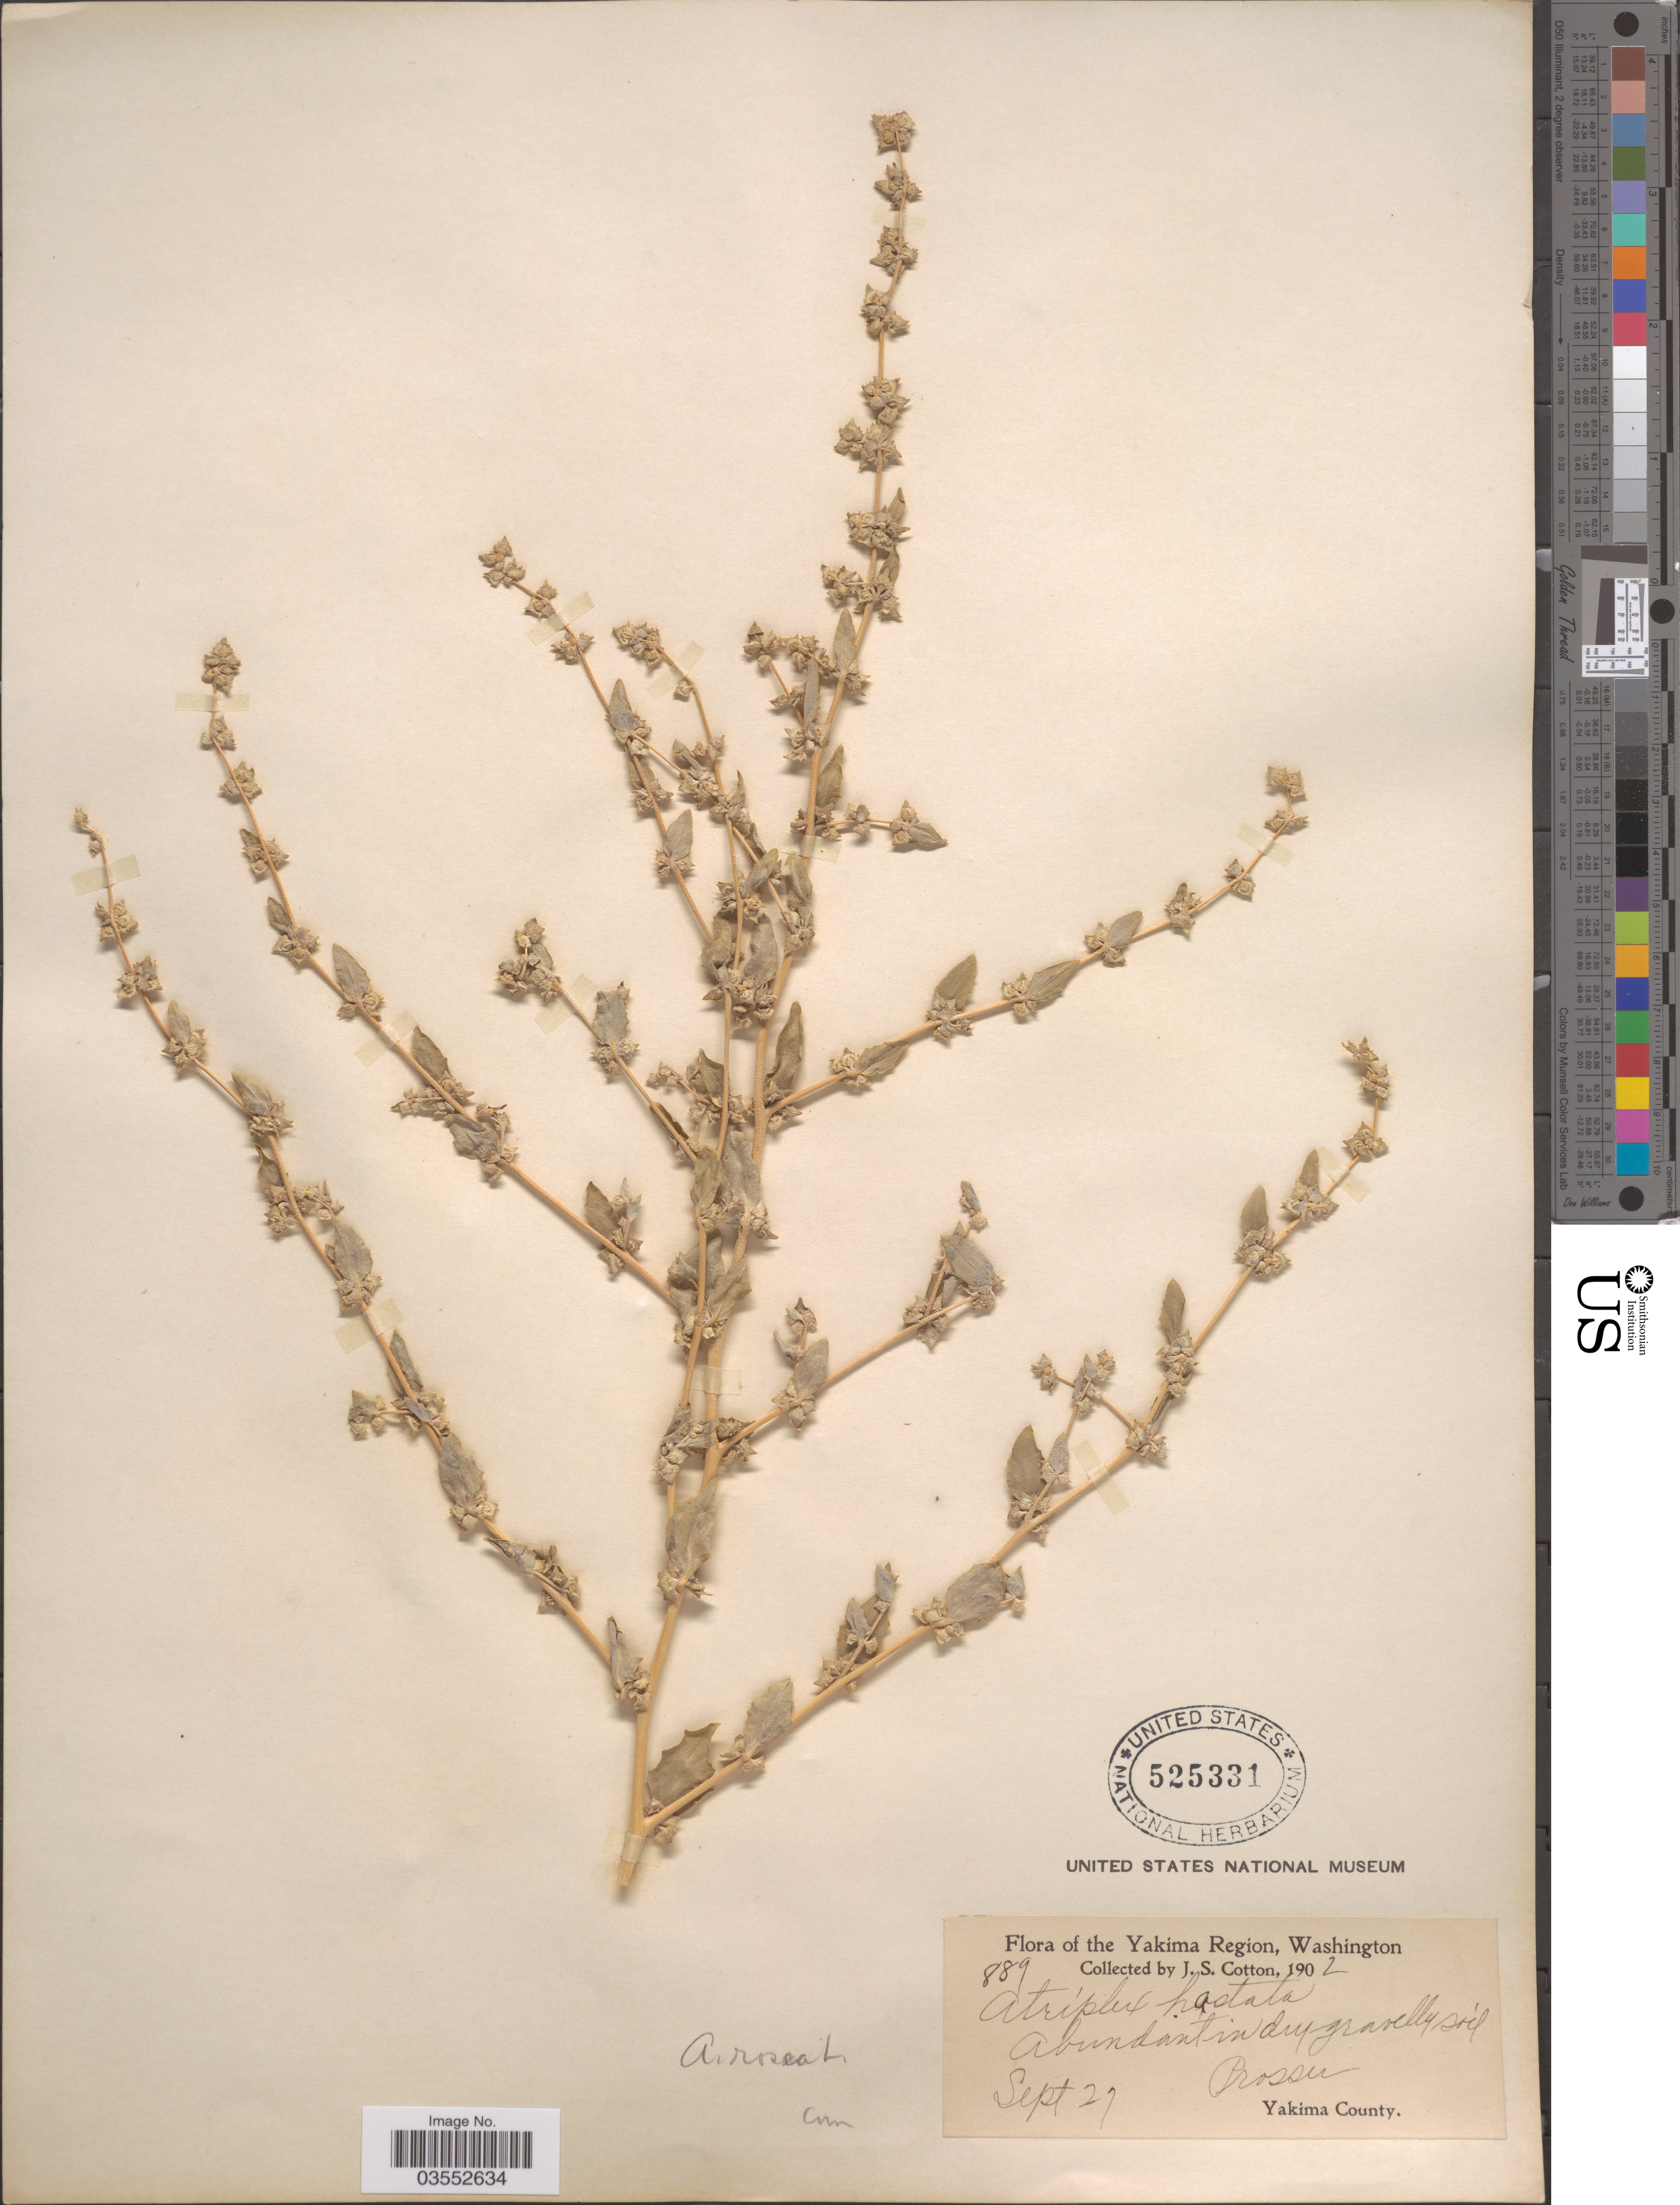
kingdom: Plantae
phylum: Tracheophyta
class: Magnoliopsida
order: Caryophyllales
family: Amaranthaceae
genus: Atriplex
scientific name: Atriplex rosea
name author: L.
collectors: J. S. Cotton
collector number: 889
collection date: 1902-09-27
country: United States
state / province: Washington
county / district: Yakima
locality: Yakima Region. Prosser. Yakima County.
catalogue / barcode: US 525331